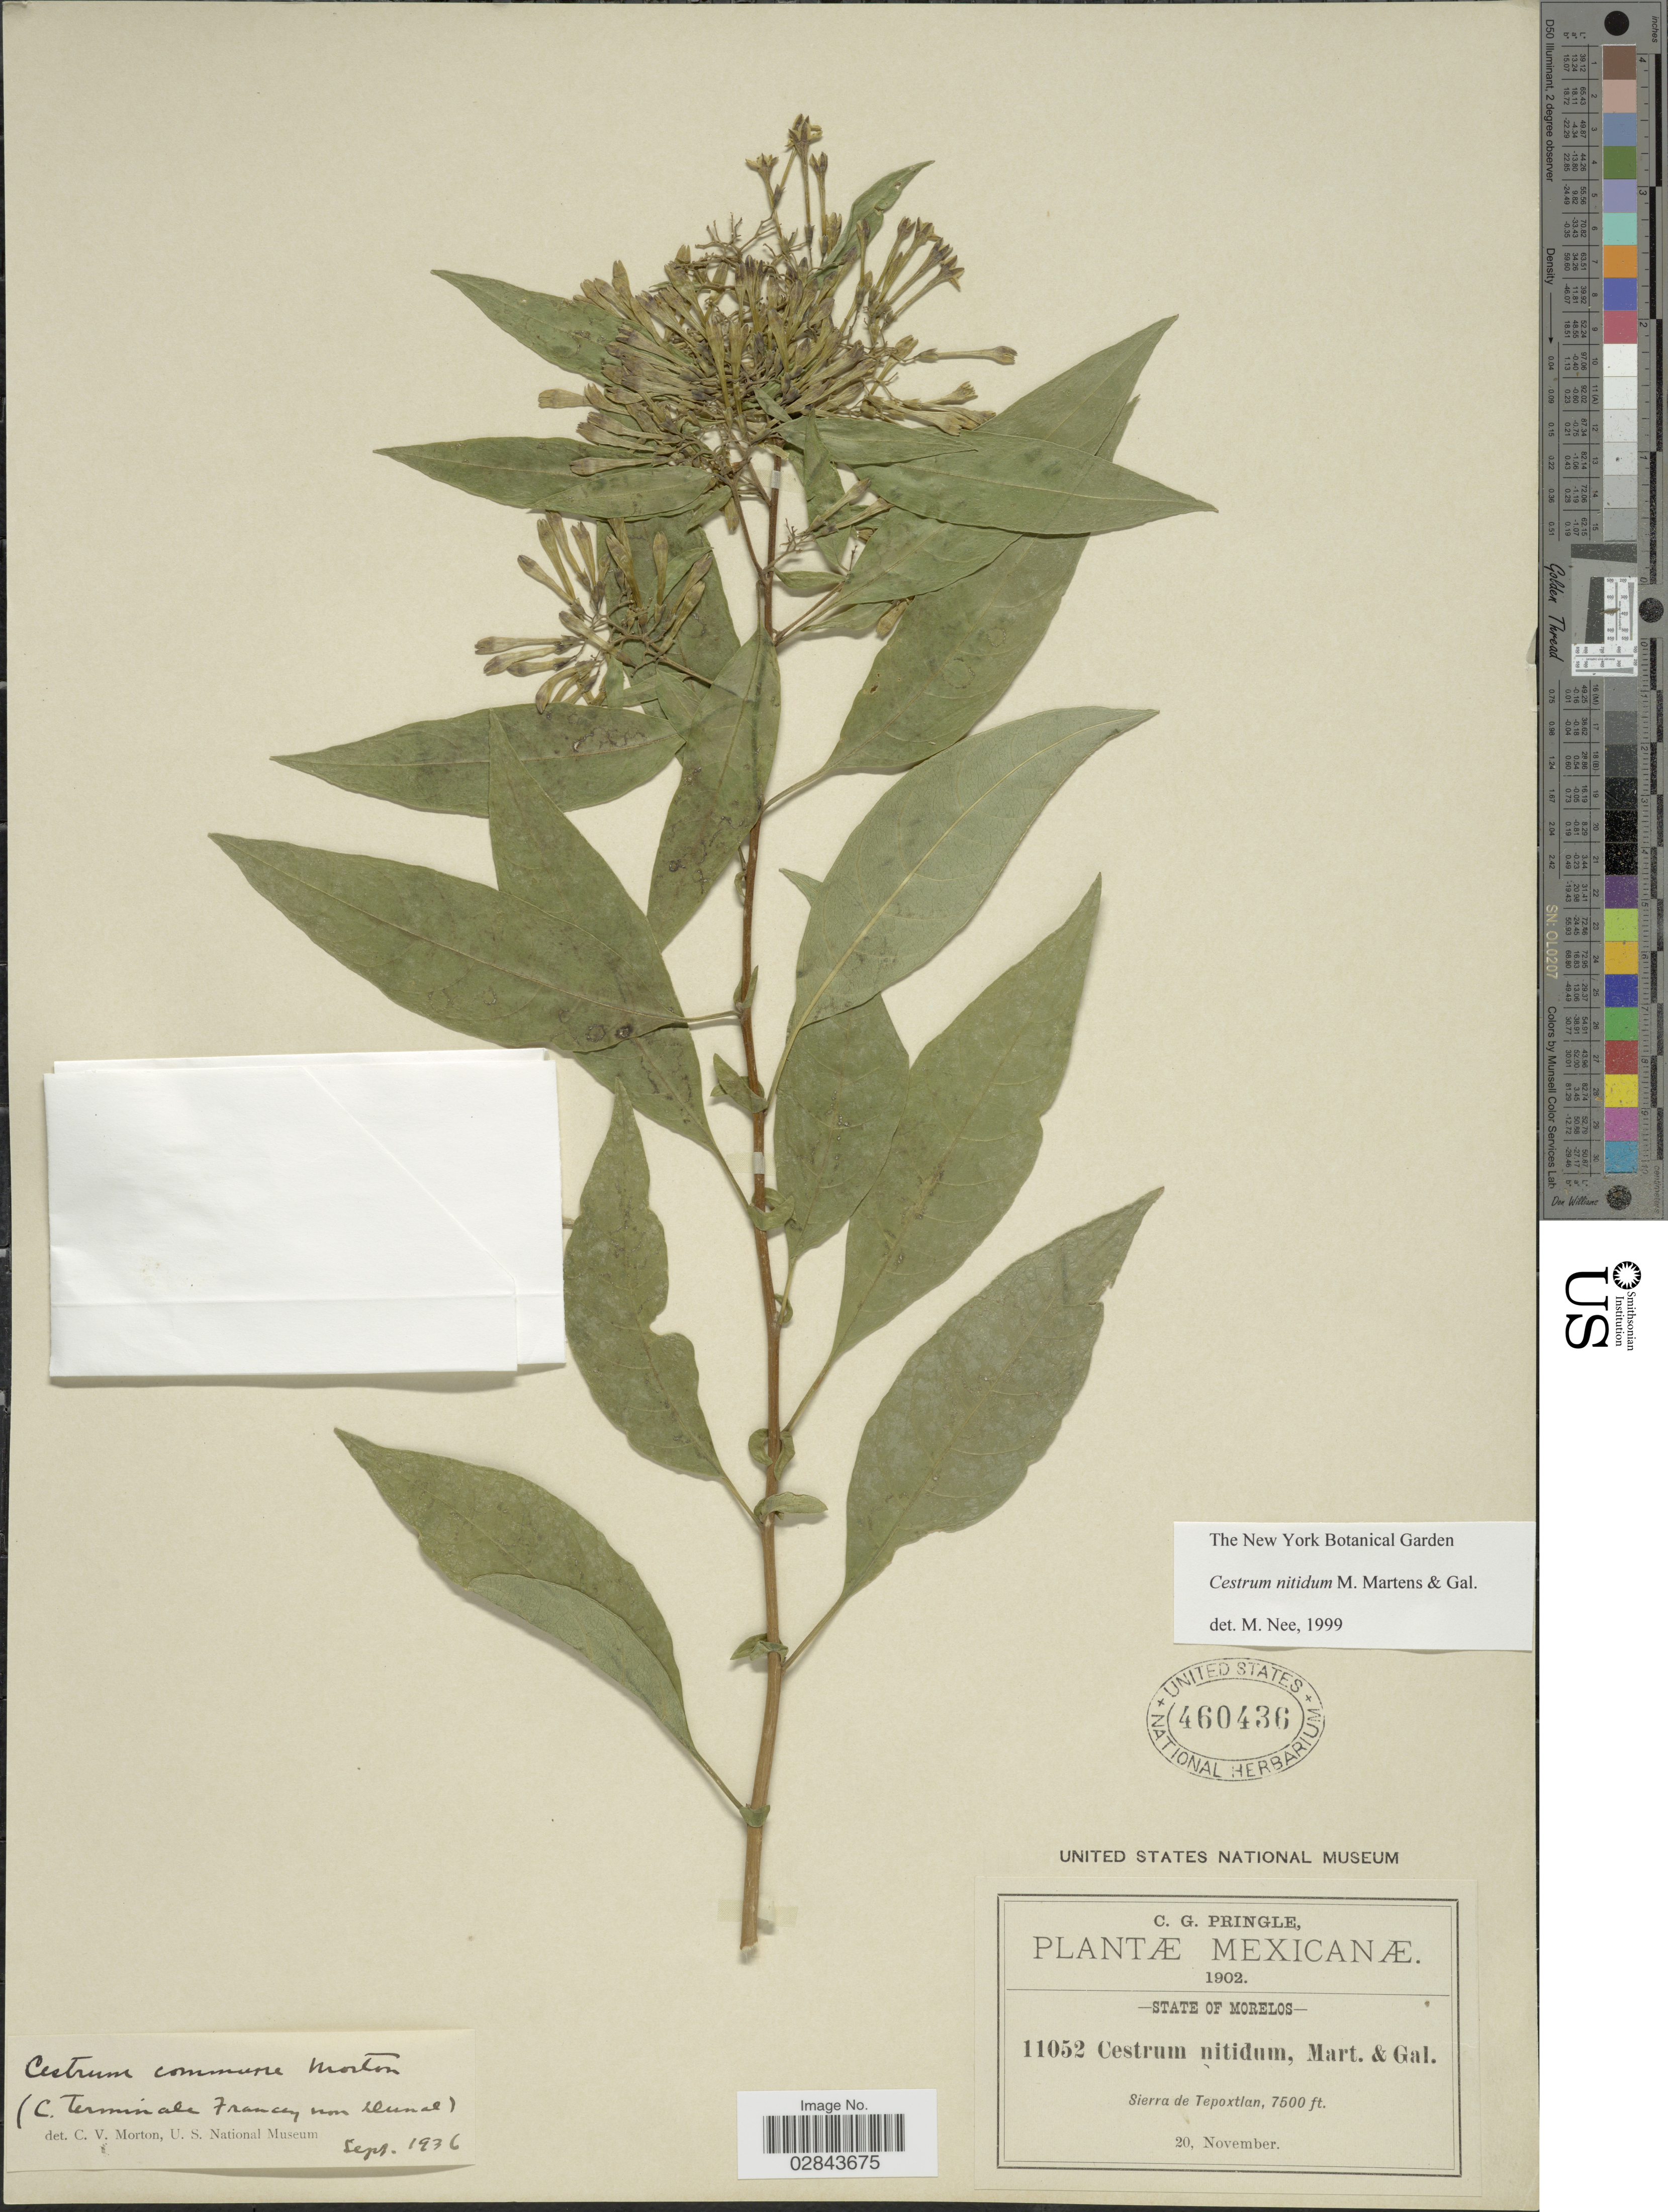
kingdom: Plantae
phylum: Tracheophyta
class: Magnoliopsida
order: Solanales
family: Solanaceae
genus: Cestrum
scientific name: Cestrum nitidum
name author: M. Martens & Galeotti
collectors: C. G. Pringle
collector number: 11052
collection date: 1902-11-20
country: Mexico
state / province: Morelos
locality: Sierra de Tepoxtlan.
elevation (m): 2286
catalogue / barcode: US 460436